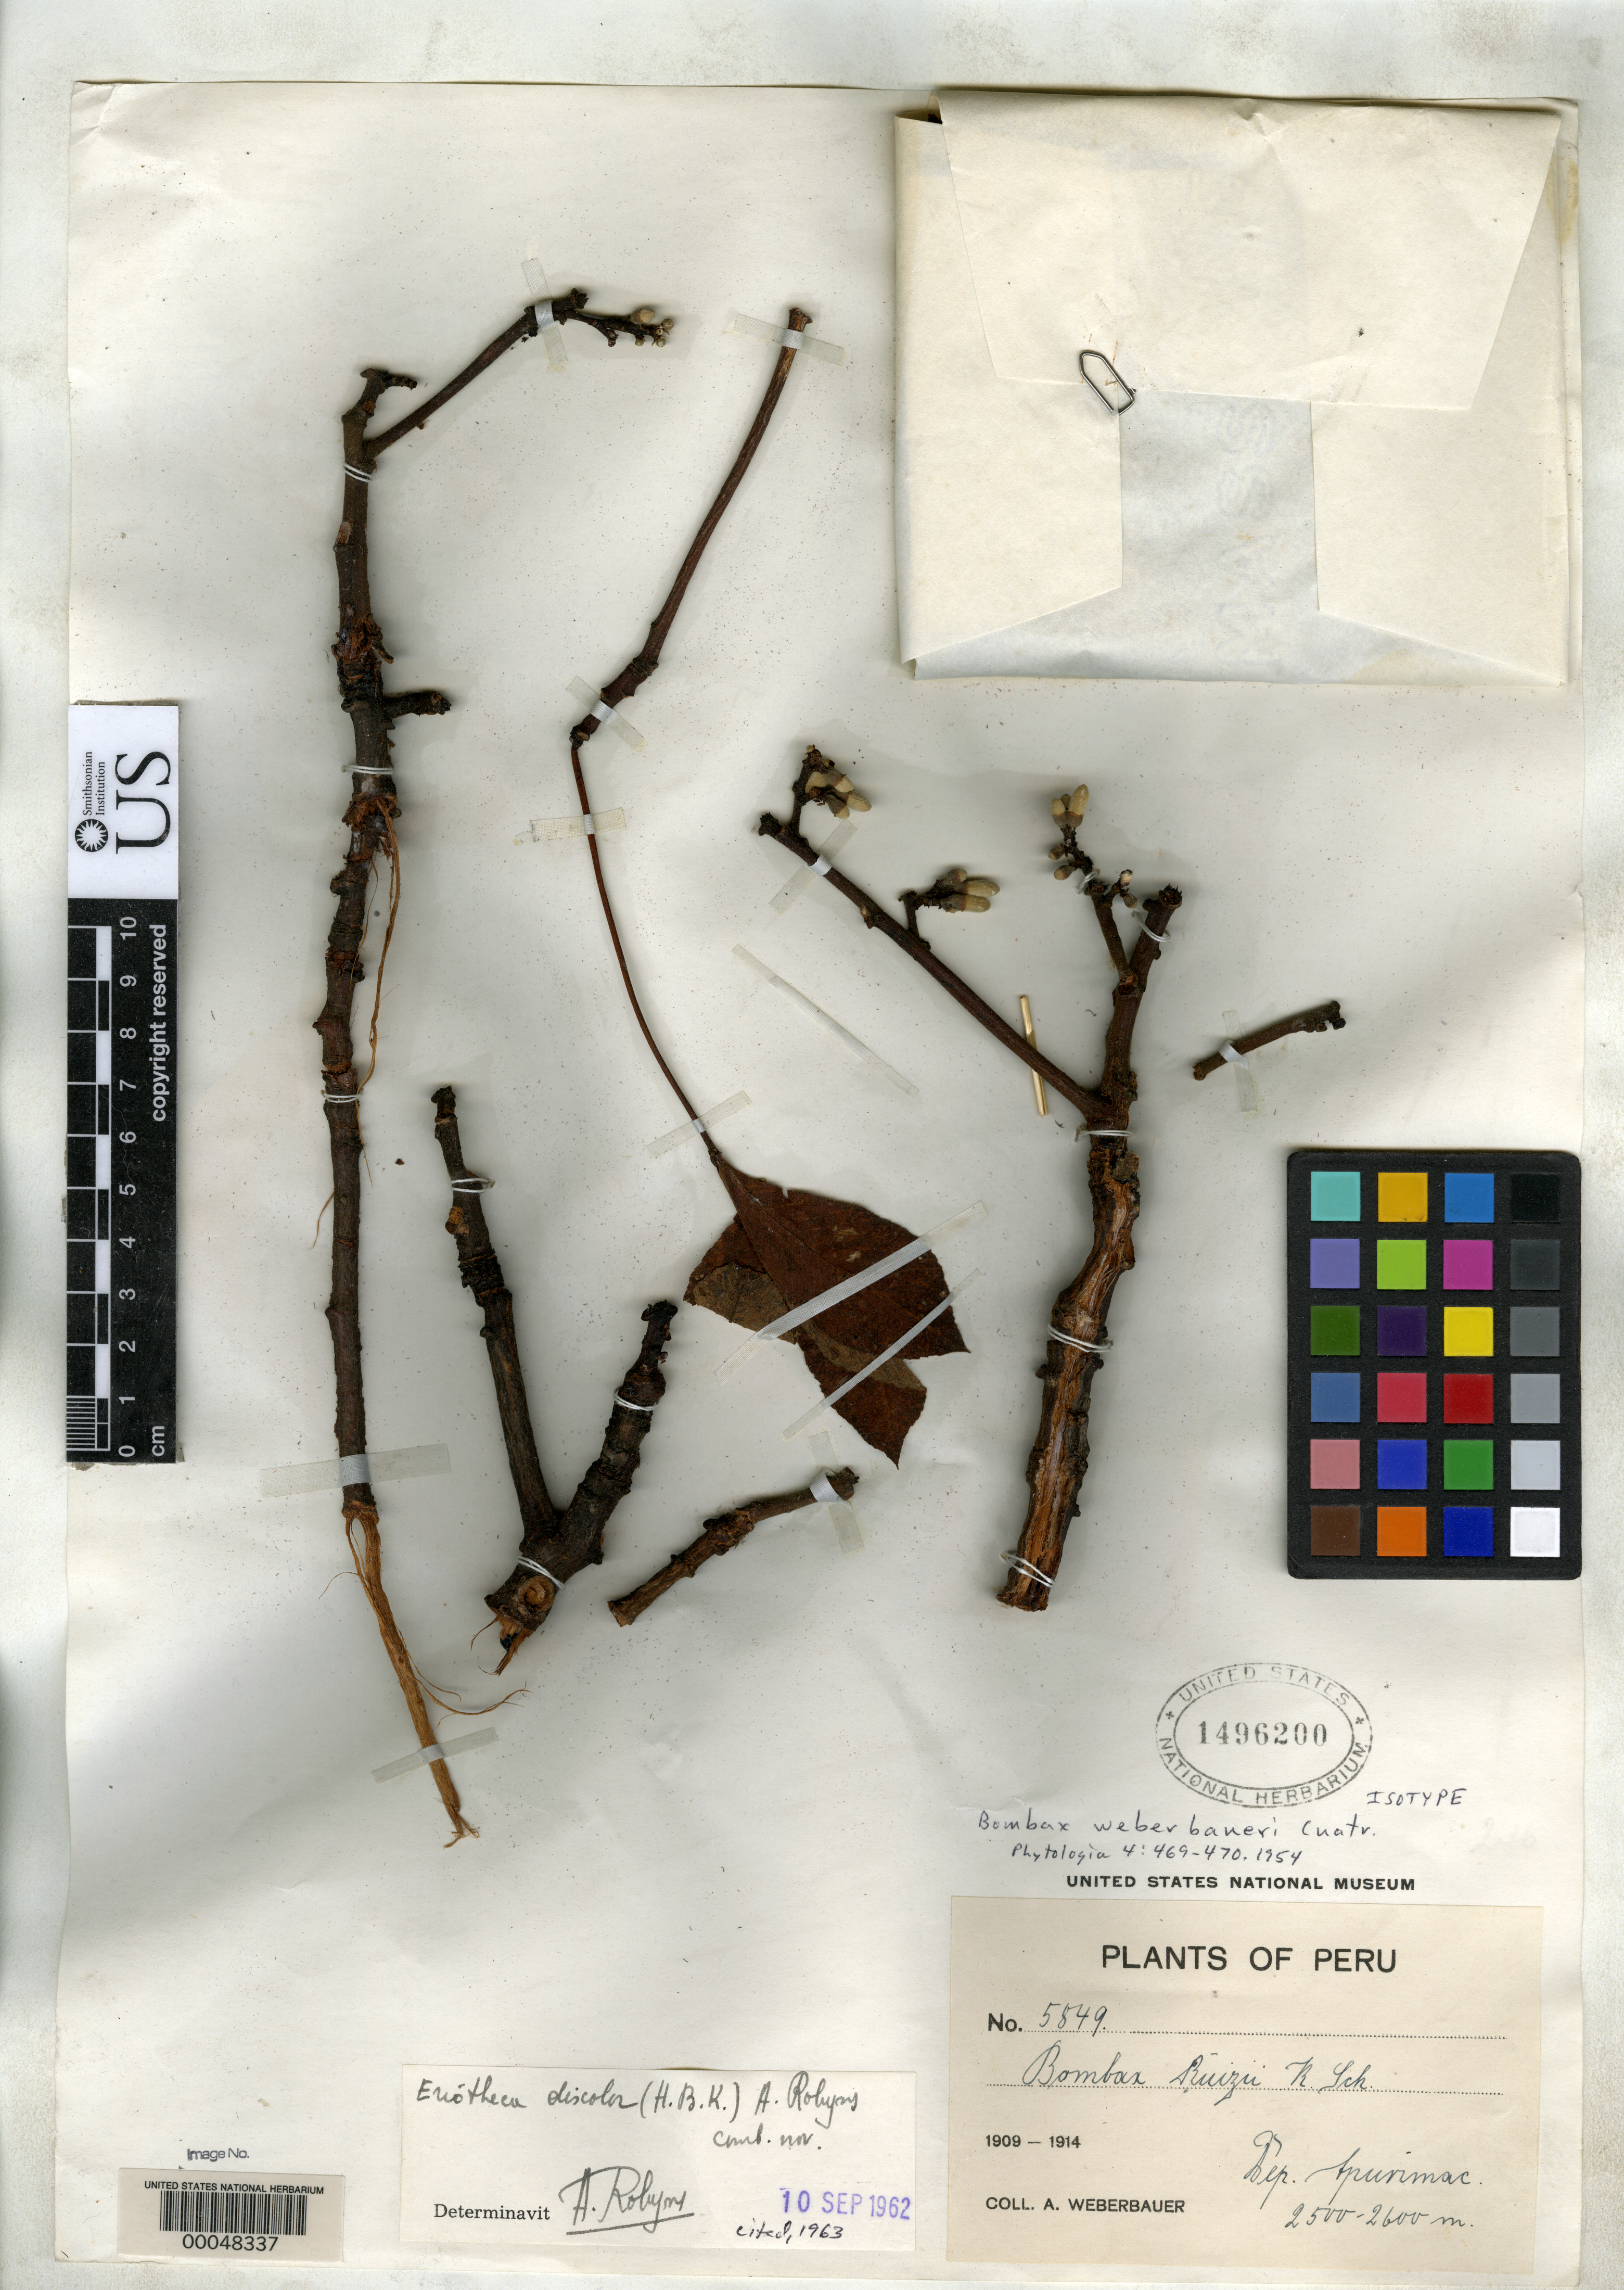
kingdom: Plantae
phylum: Tracheophyta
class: Magnoliopsida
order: Malvales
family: Malvaceae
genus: Bombax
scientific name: Bombax weberbaueri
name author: Cuatrec.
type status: Isotype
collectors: A. Weberbauer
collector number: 5849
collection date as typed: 1909 to -- --- 1914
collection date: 1909/1914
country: Peru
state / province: Apurímac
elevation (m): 2500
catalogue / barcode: US 1496200